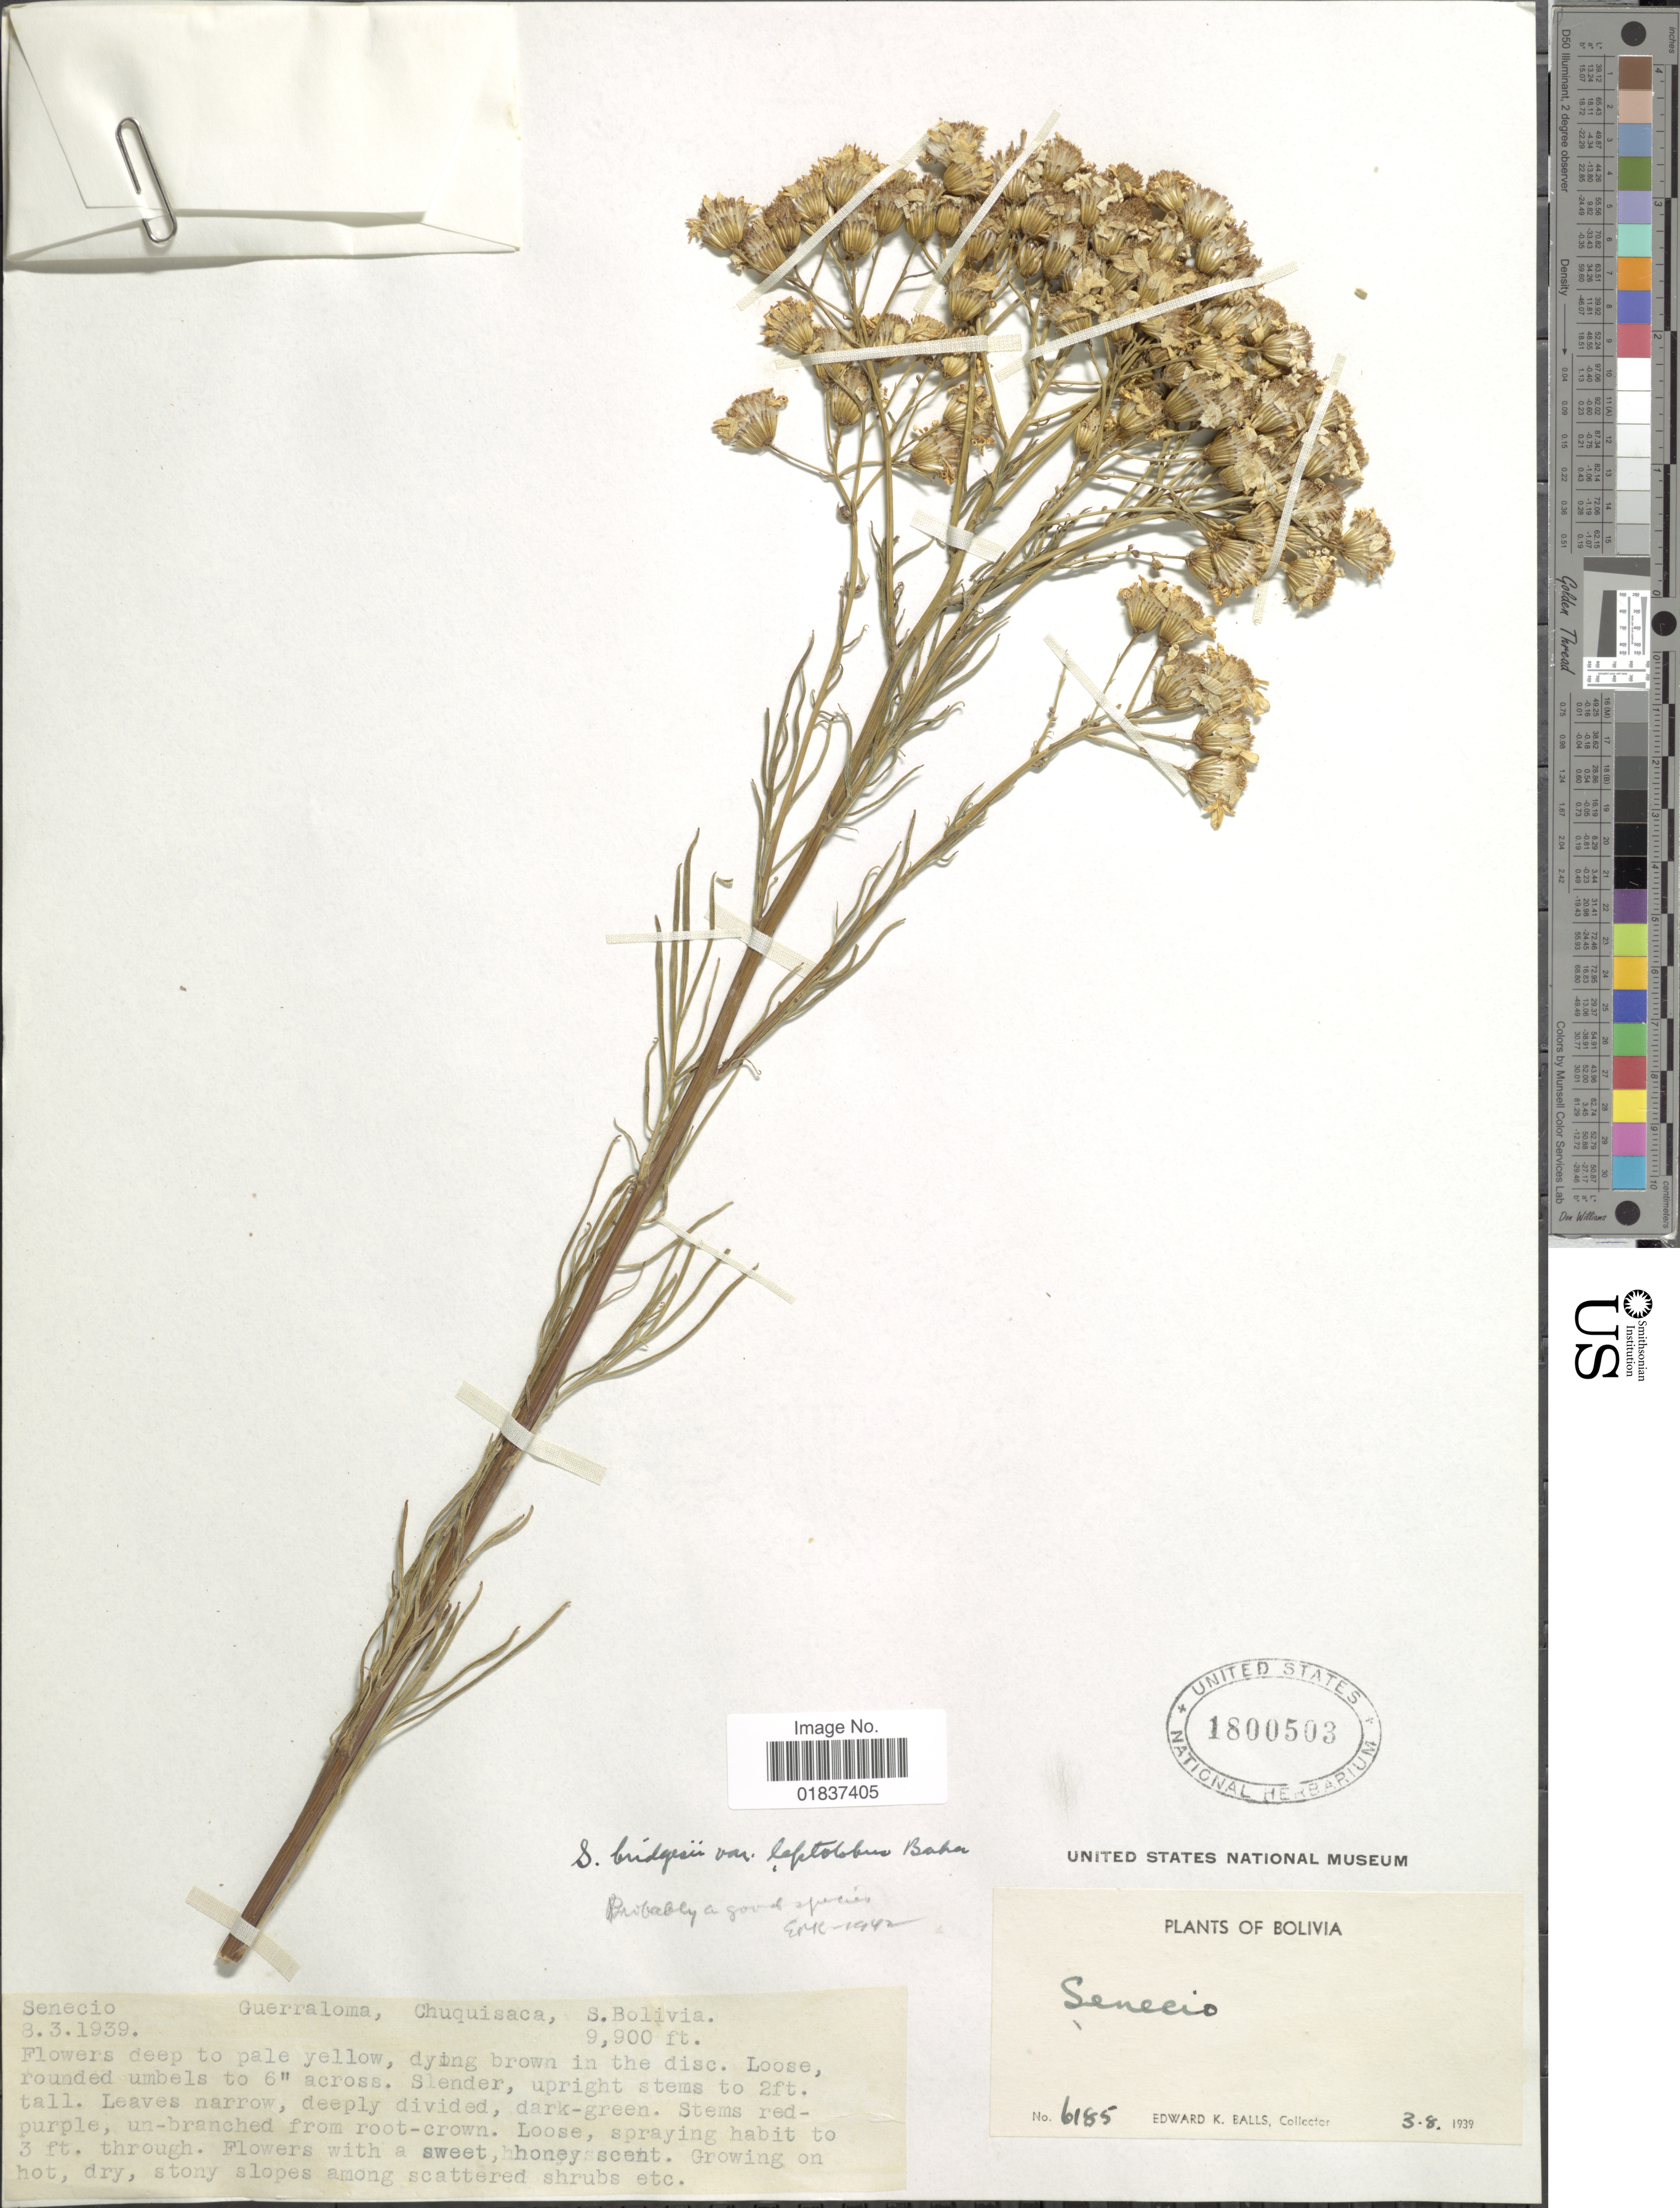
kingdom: Plantae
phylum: Tracheophyta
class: Magnoliopsida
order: Asterales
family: Asteraceae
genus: Senecio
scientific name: Senecio bridgesii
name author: Hook. & Arn.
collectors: E. K. Balls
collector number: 6185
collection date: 1939-08-03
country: Bolivia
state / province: Chuquisaca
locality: Guerraloma, Chuquisaca,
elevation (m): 3018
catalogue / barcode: US 1800503